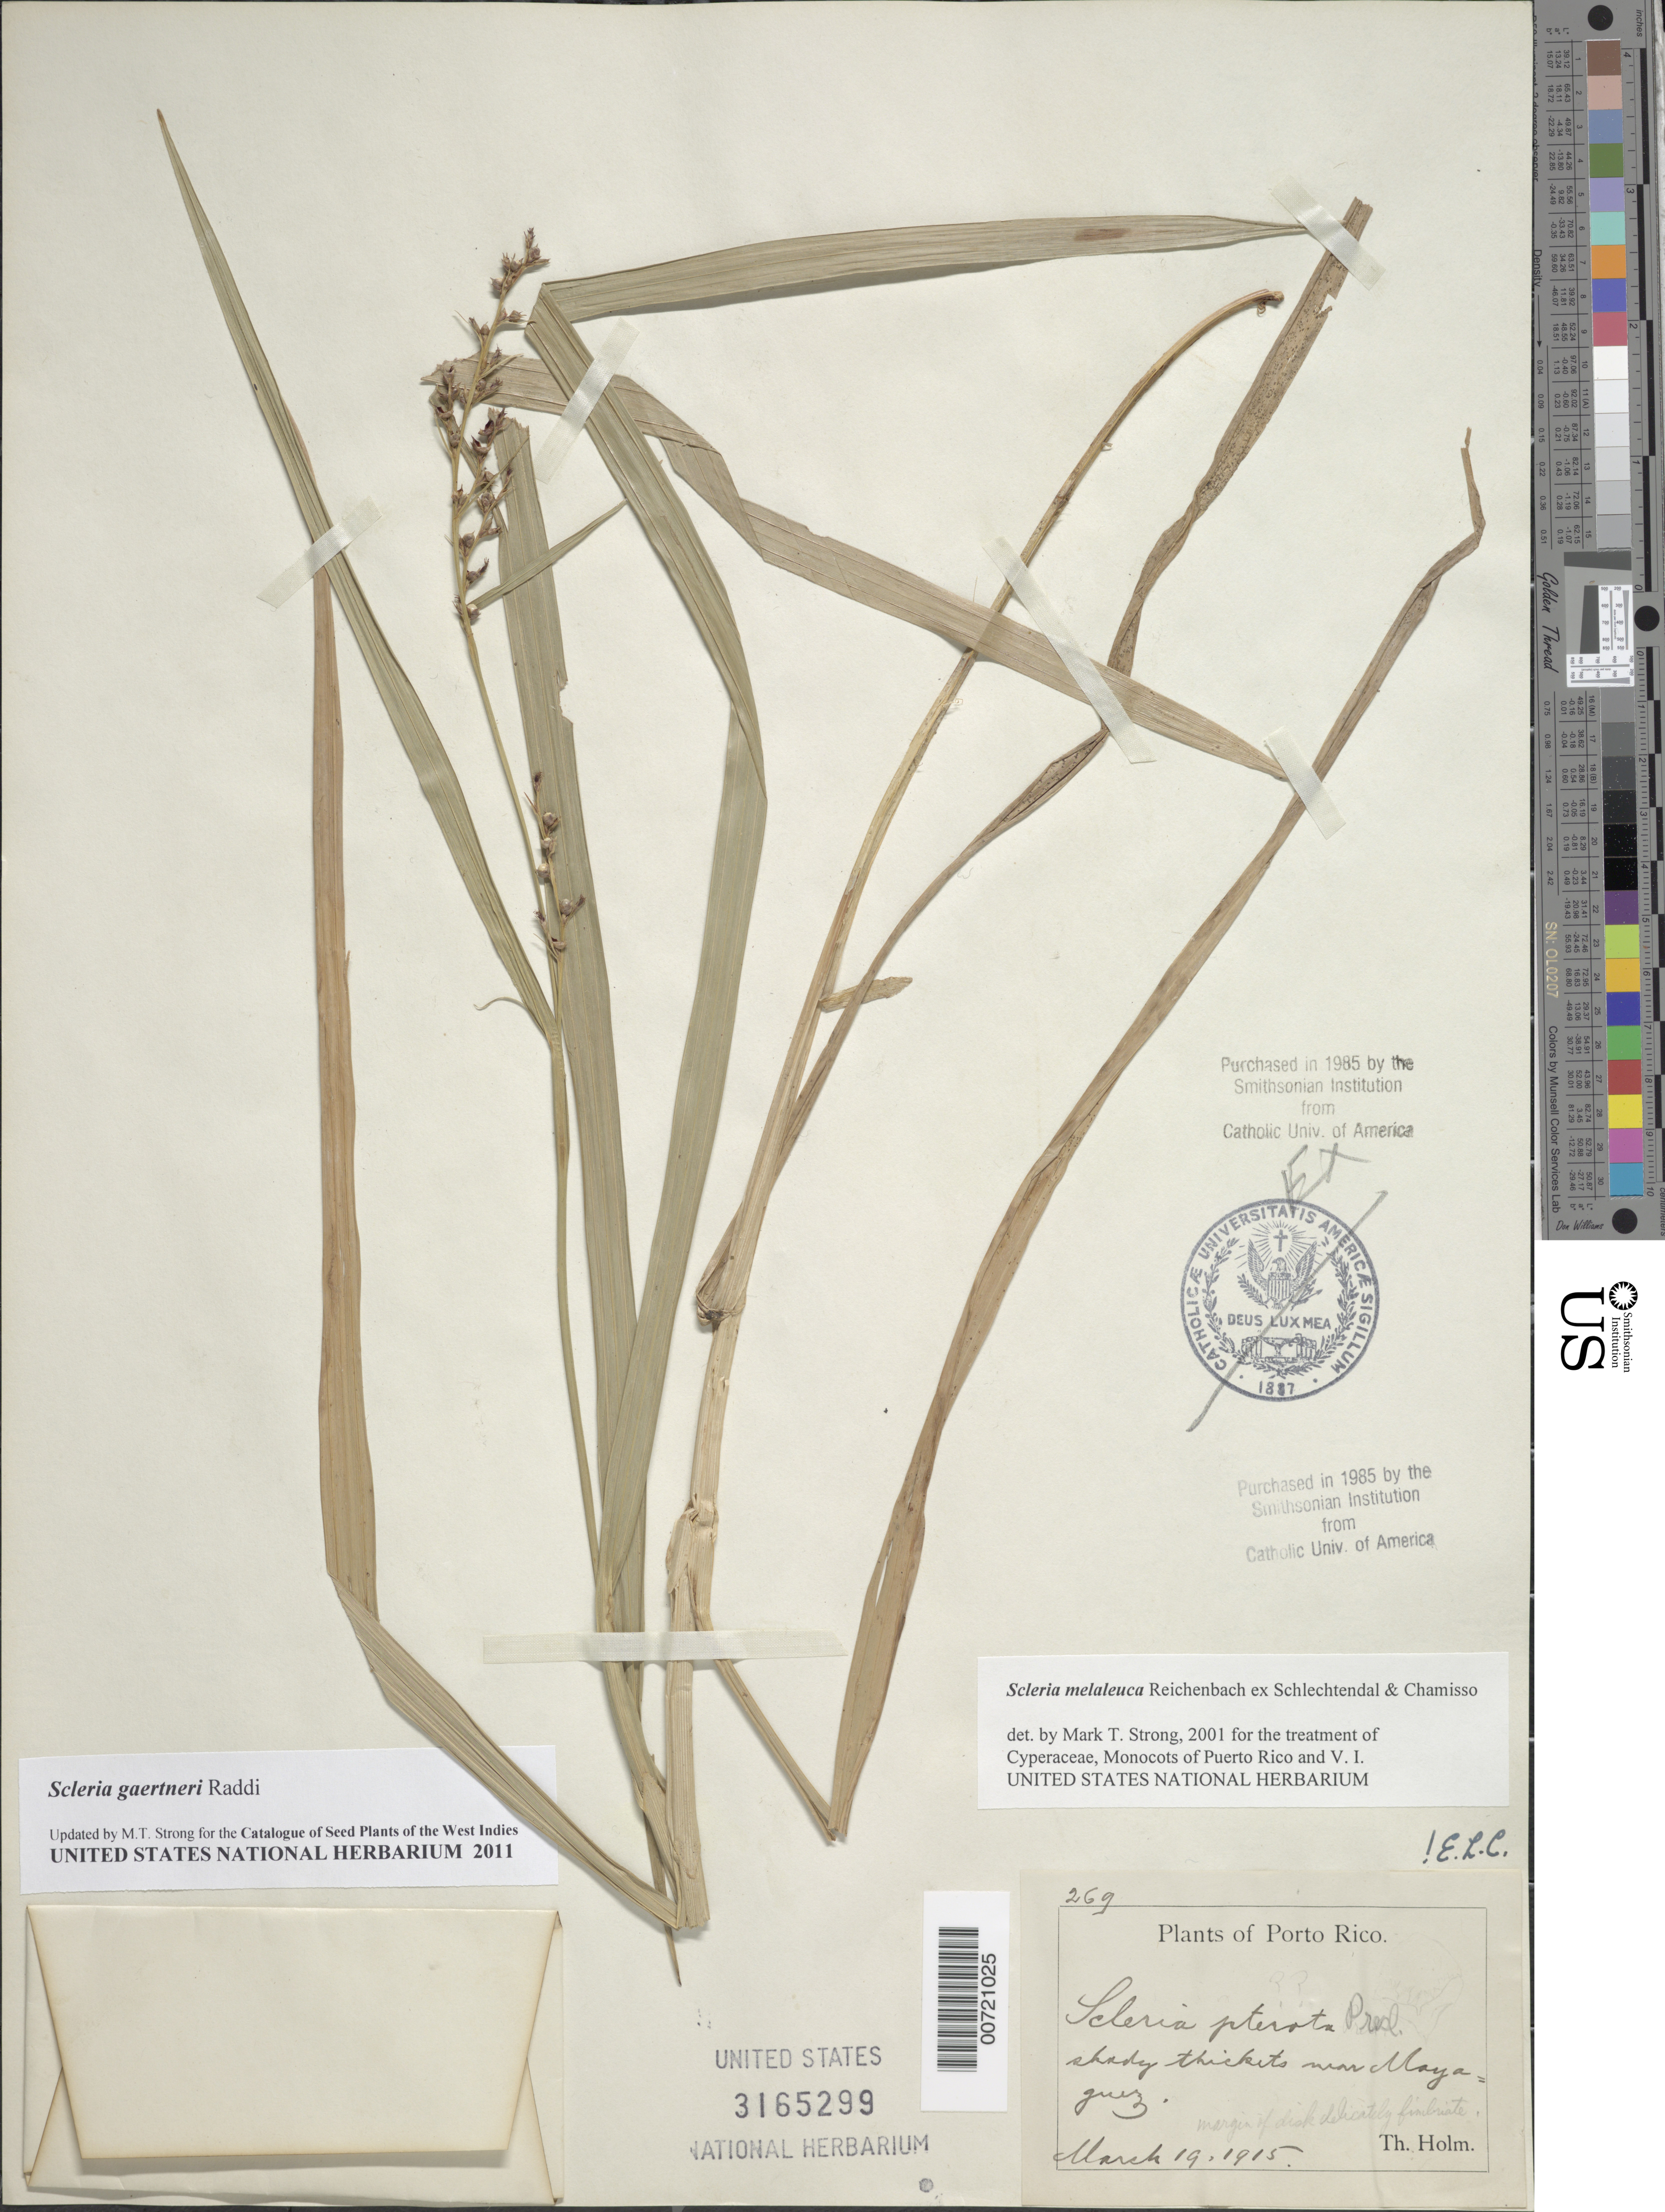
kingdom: Plantae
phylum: Tracheophyta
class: Liliopsida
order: Poales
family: Cyperaceae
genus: Scleria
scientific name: Scleria gaertneri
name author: Raddi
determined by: Strong, M. T., (US), Smithsonian Institution - National Museum of Natural History (UNITED STATES)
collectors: H. T. Holm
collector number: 269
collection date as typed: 19 Mar 1915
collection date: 1915-03-19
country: Puerto Rico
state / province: Mayagüez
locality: Near Mayagüez.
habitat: Shady thickets.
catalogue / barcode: US 3165299